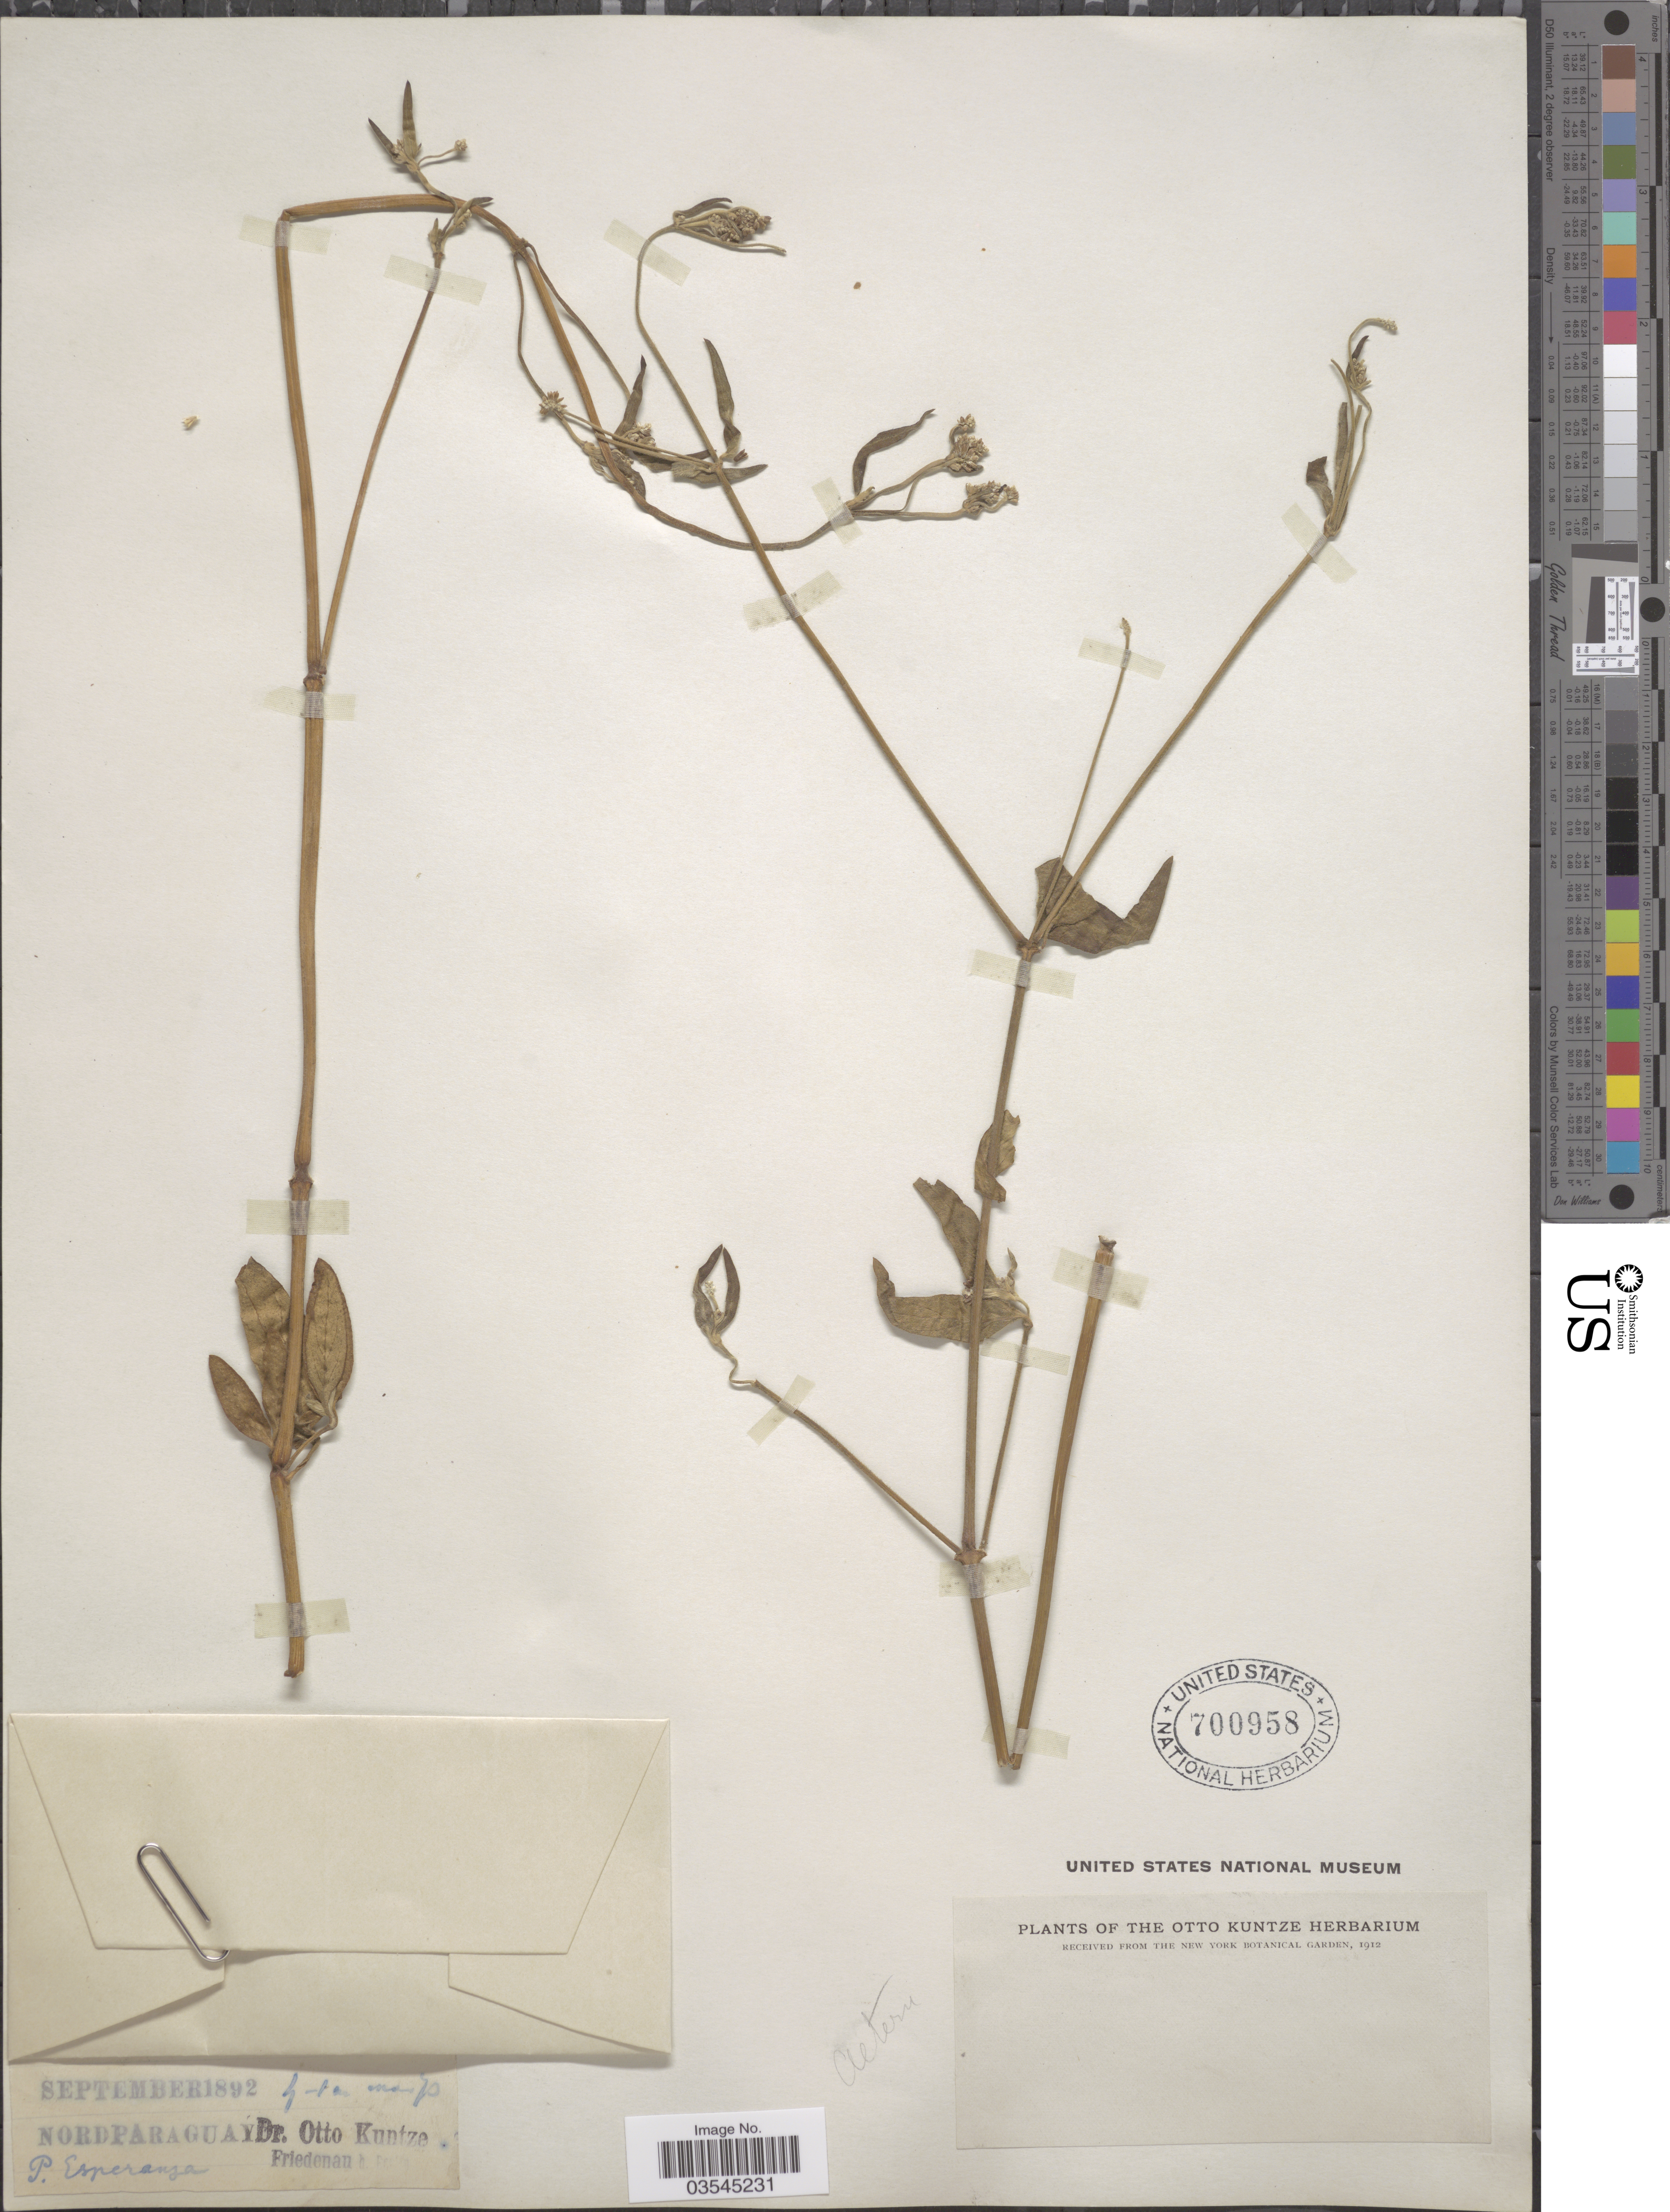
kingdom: Plantae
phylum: Tracheophyta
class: Magnoliopsida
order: Caryophyllales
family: Amaranthaceae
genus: Pfaffia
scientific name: Pfaffia glomerata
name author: (Spreng.) Pedersen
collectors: C.E.O. Kuntze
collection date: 1892-09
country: Paraguay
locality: Nordparaguay. P. Esperanza.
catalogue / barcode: US 700958